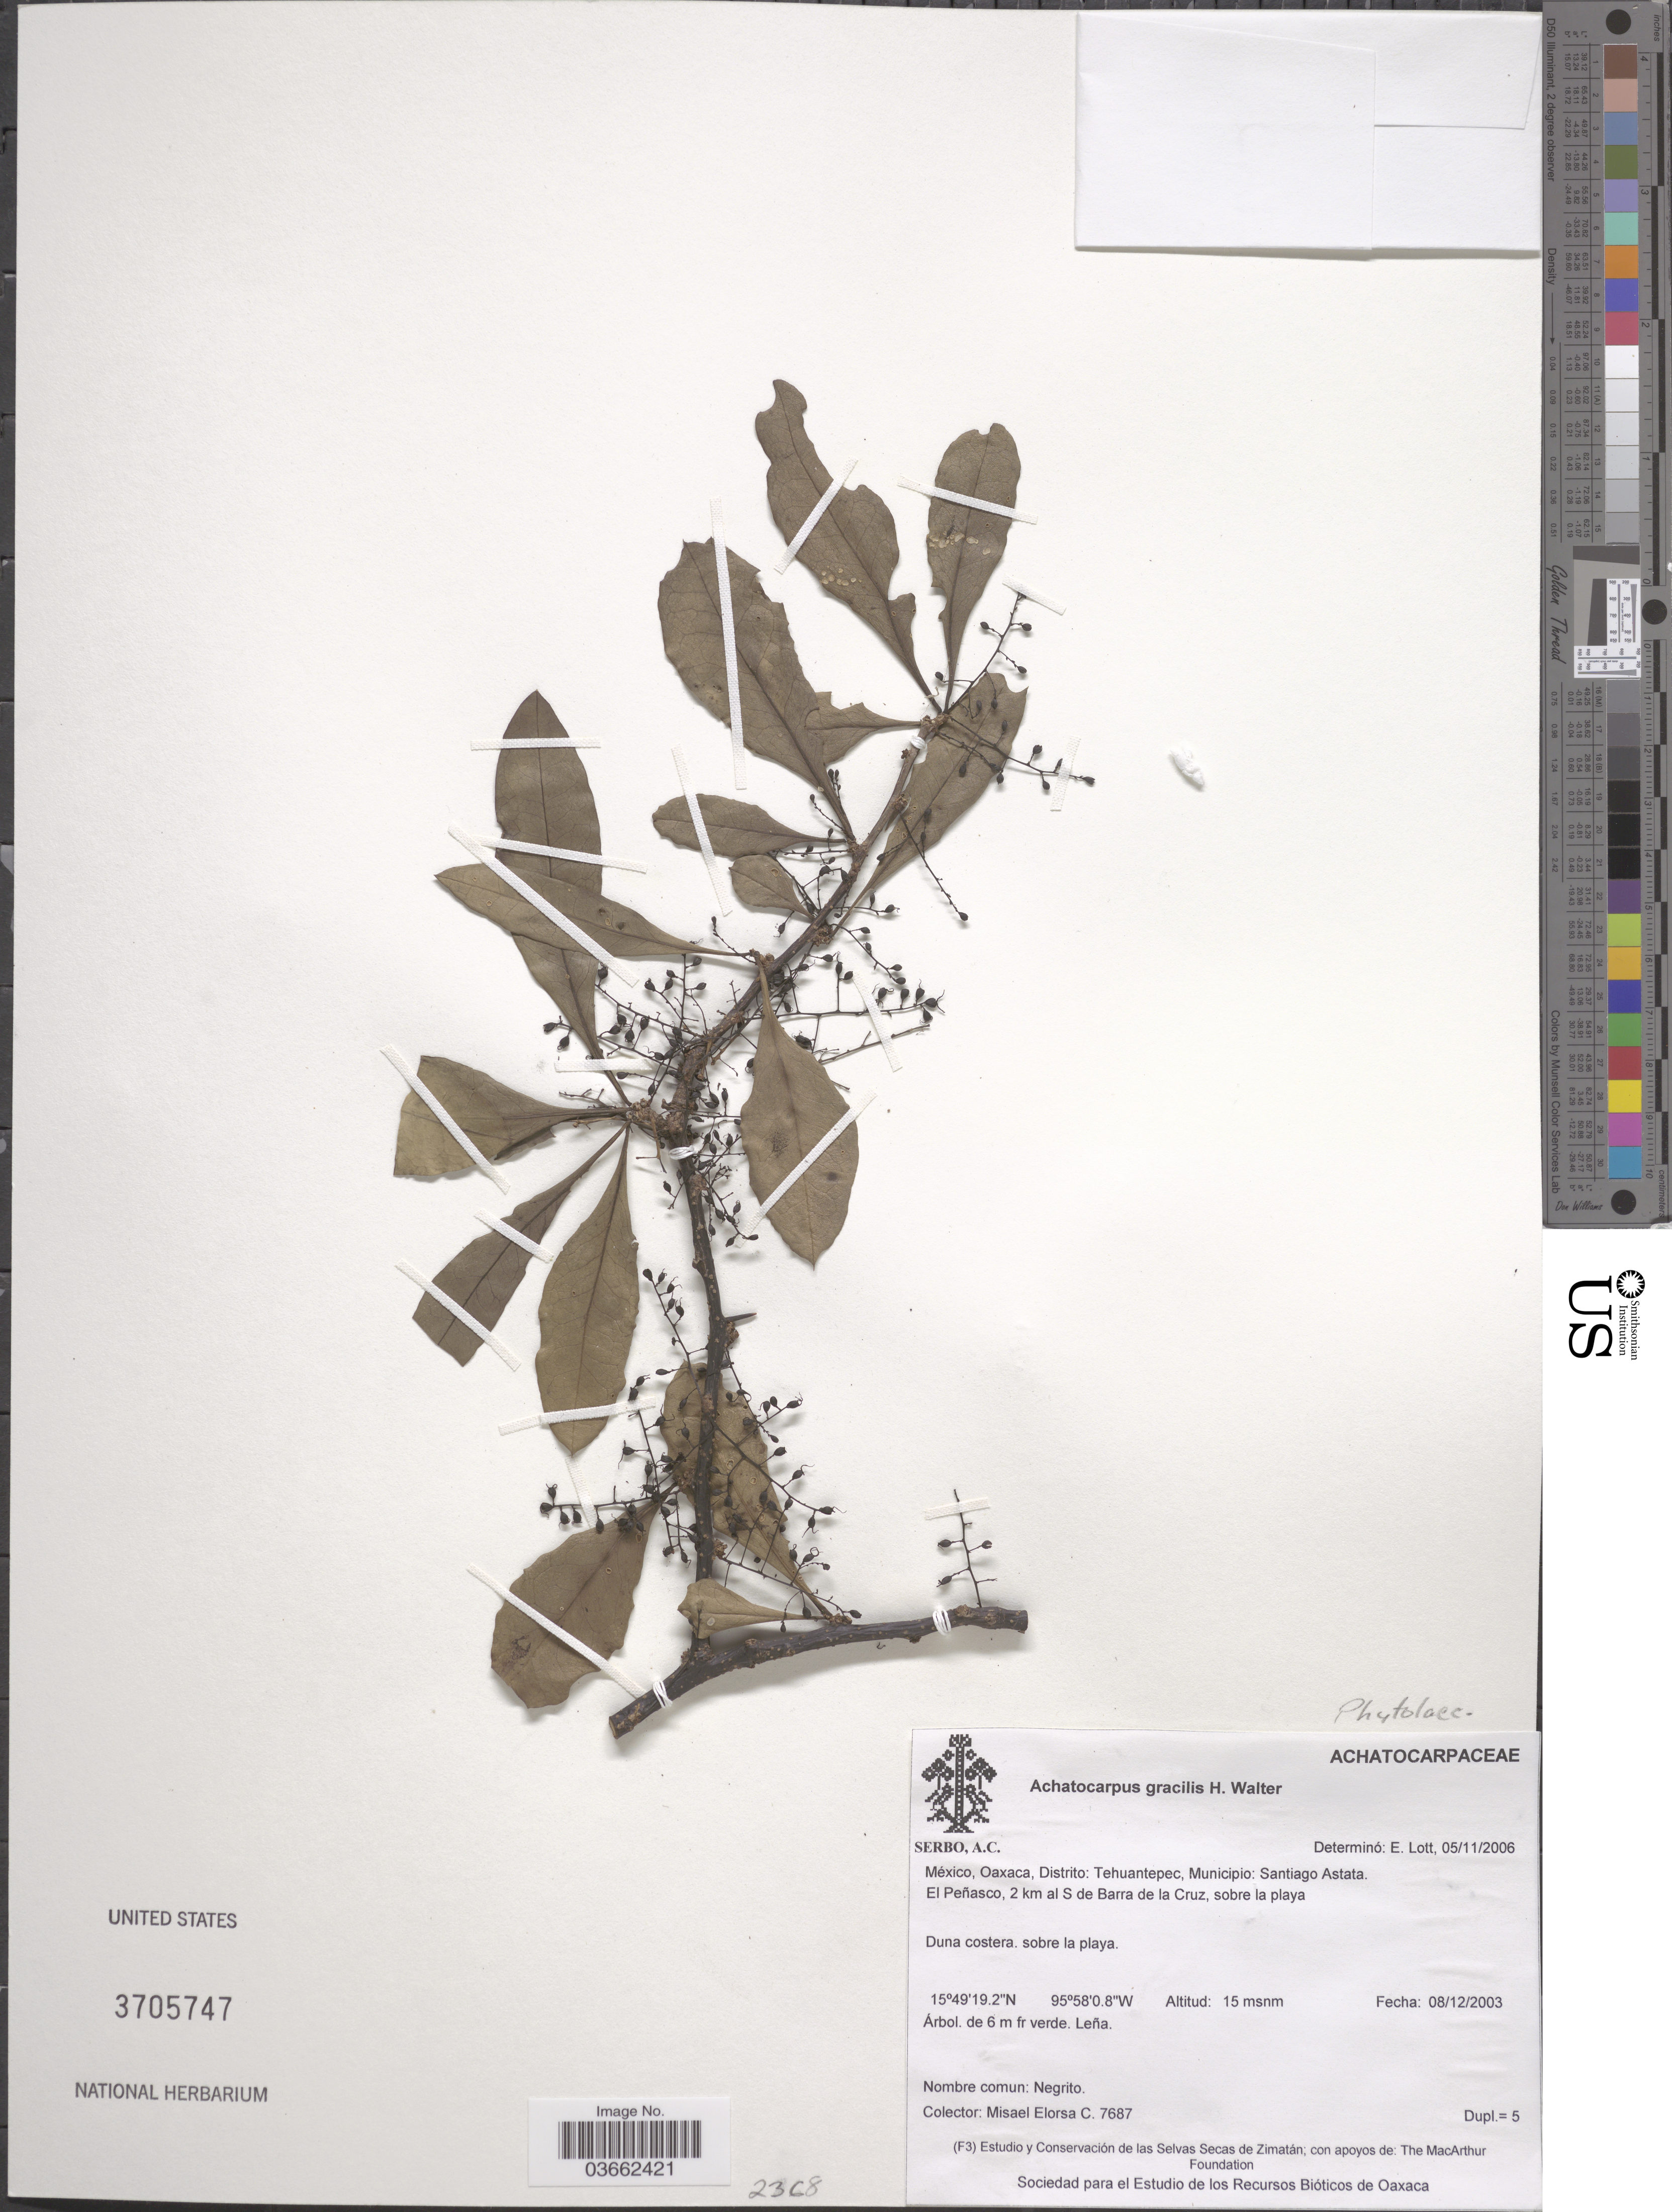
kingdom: Plantae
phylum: Tracheophyta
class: Magnoliopsida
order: Caryophyllales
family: Achatocarpaceae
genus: Achatocarpus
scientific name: Achatocarpus gracilis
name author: H. Walter in Engl.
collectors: M. Elorsa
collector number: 7687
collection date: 2003-12-08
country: Mexico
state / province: Oaxaca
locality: Distrito: Tehuantepec, Municipio: Santiago Astata. El Peñasco, 2 Km al S de Barra de la Cruz, sobre la playa.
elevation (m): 15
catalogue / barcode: US 3705747